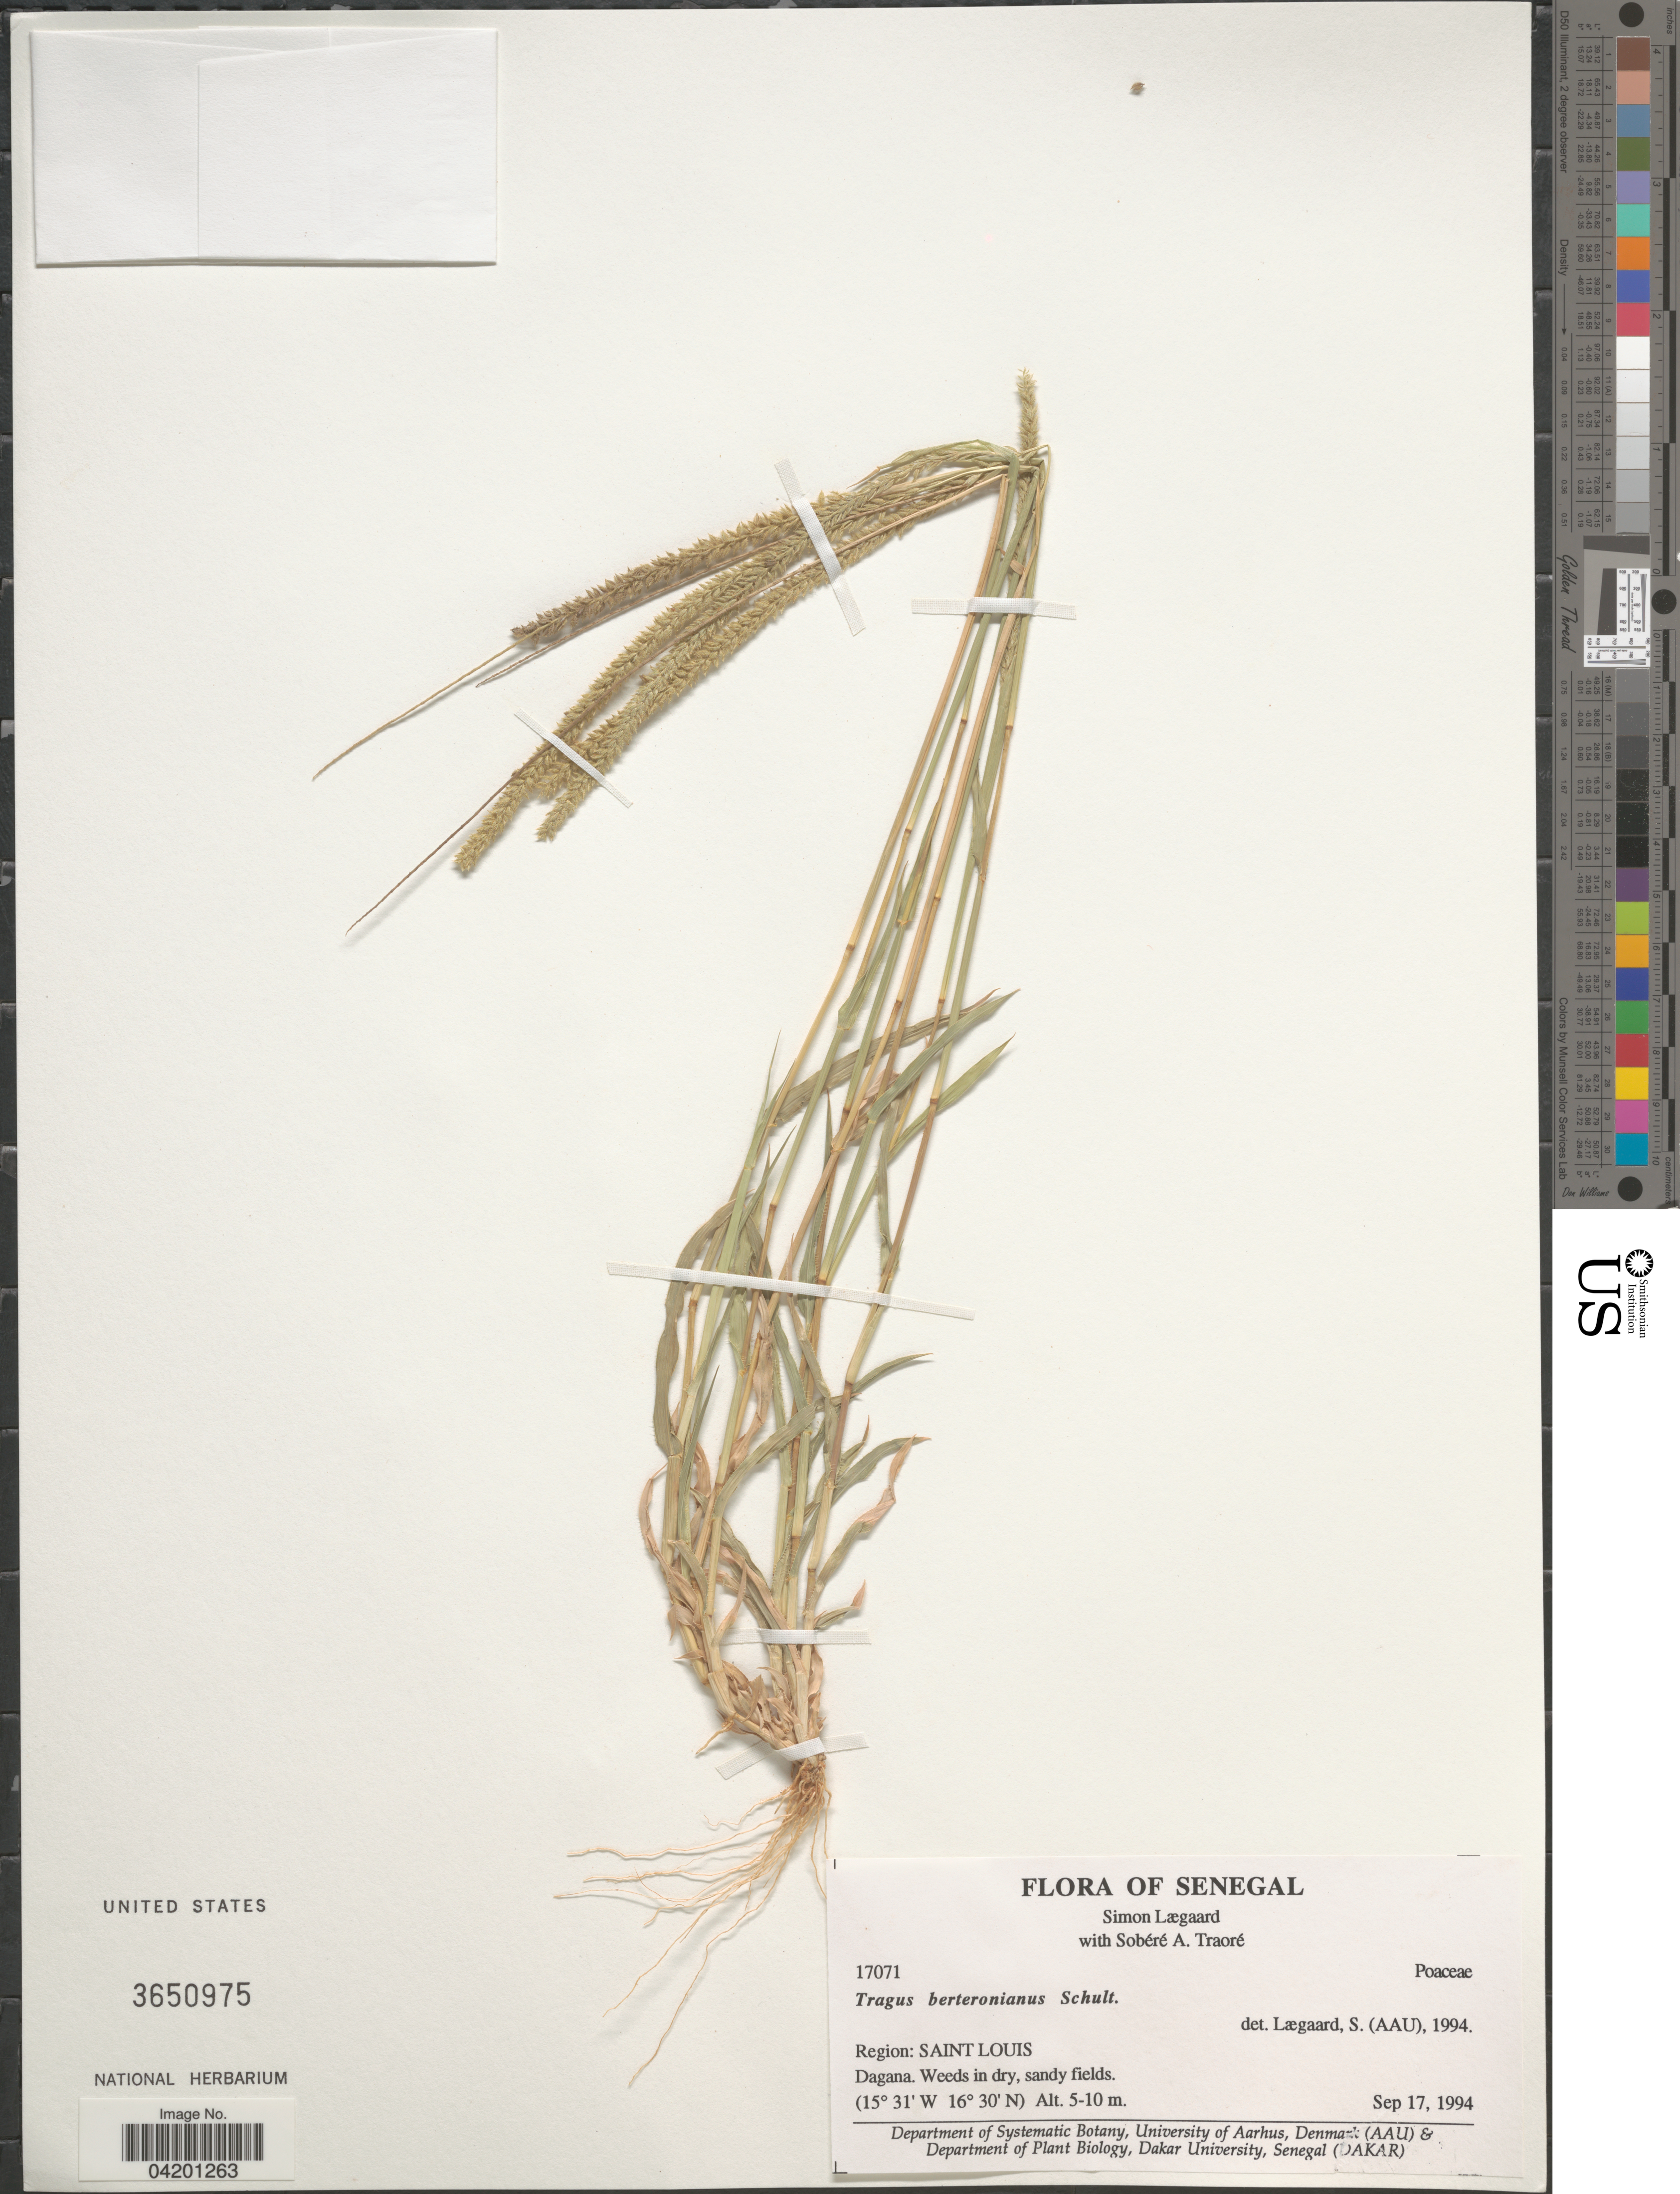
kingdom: Plantae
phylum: Tracheophyta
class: Liliopsida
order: Poales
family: Poaceae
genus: Tragus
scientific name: Tragus berteronianus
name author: Schult.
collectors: S. Lægaard & S. Traore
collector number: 17071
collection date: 1994-09-17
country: Senegal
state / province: Saint-Louis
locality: Region: Saint Louis. Dagana.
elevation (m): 5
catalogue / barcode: US 3650975